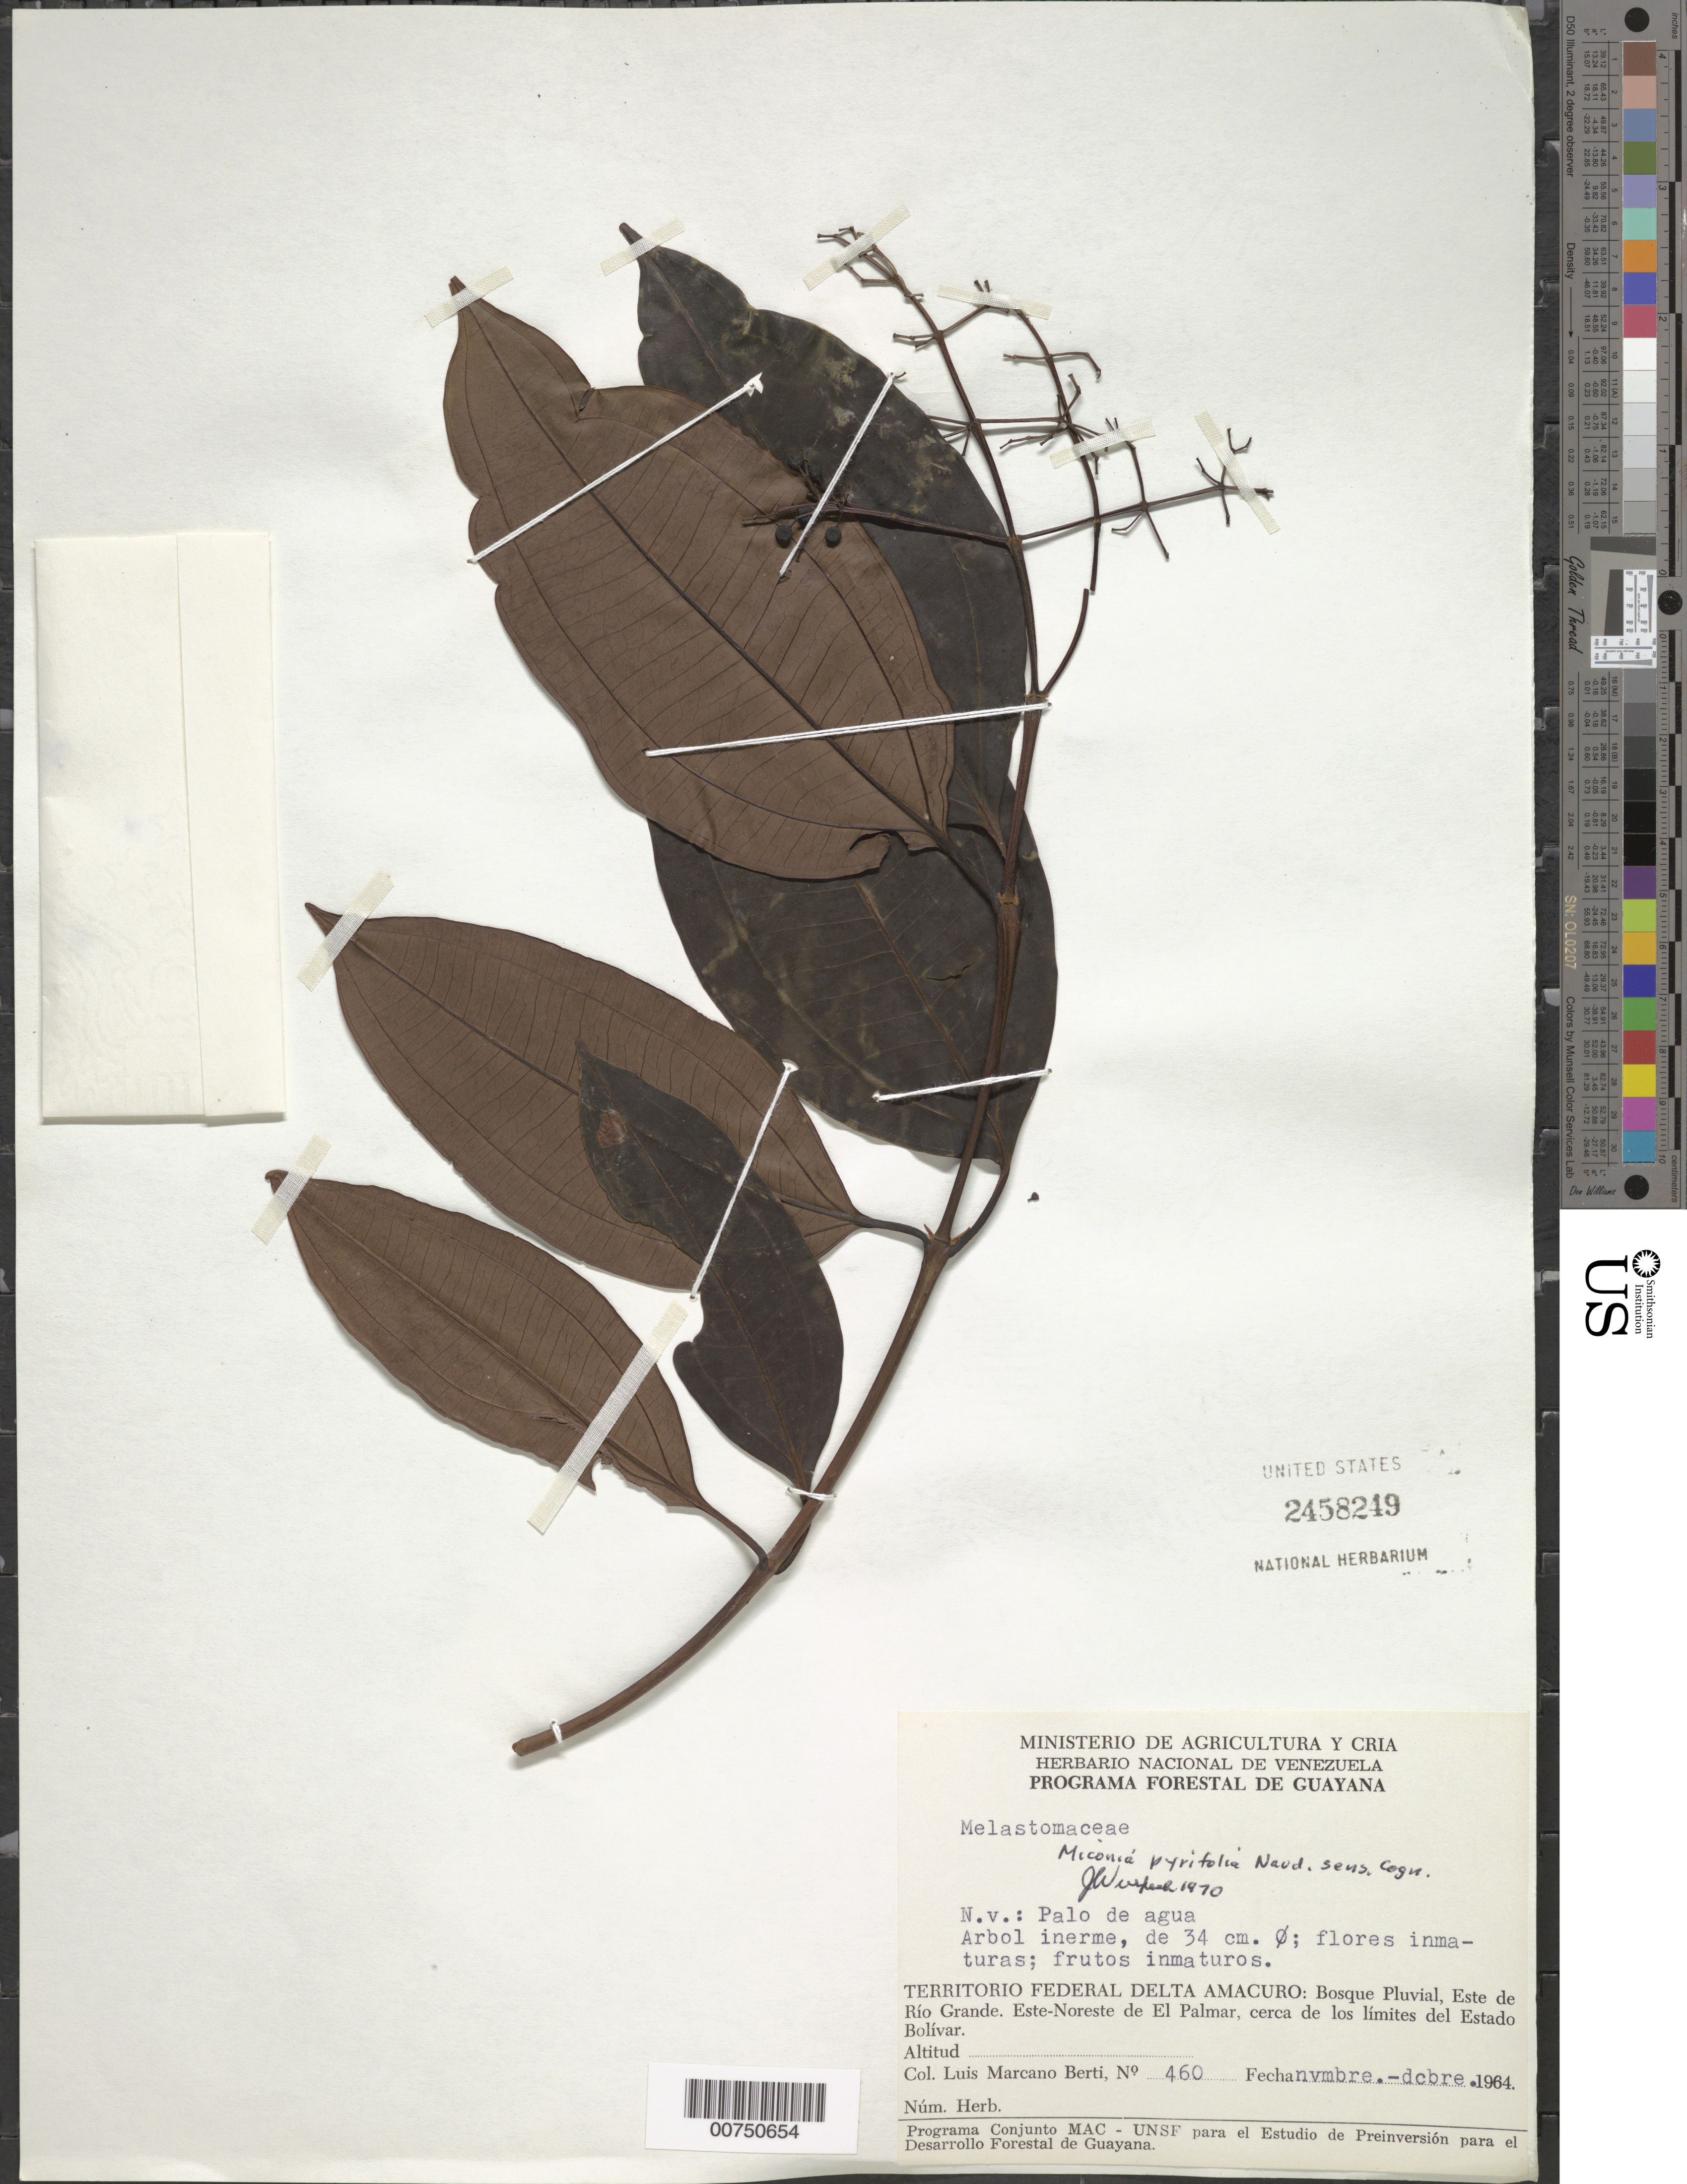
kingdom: Plantae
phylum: Tracheophyta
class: Magnoliopsida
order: Myrtales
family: Melastomataceae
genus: Miconia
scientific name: Miconia pyrifolia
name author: Naudin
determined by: Wurdack, John J., (US), US (UNITED STATES)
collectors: L. Marcano-Berti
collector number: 460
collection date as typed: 29-Nov-64 to 18-Dec-64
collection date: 1964-11-29/1964-12-18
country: Venezuela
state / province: Delta Amacuro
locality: Este de Río Grande, ENE de El Palmar, cerca de los limites del Estado Bolívar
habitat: Bosque pluvial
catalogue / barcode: US 2458249